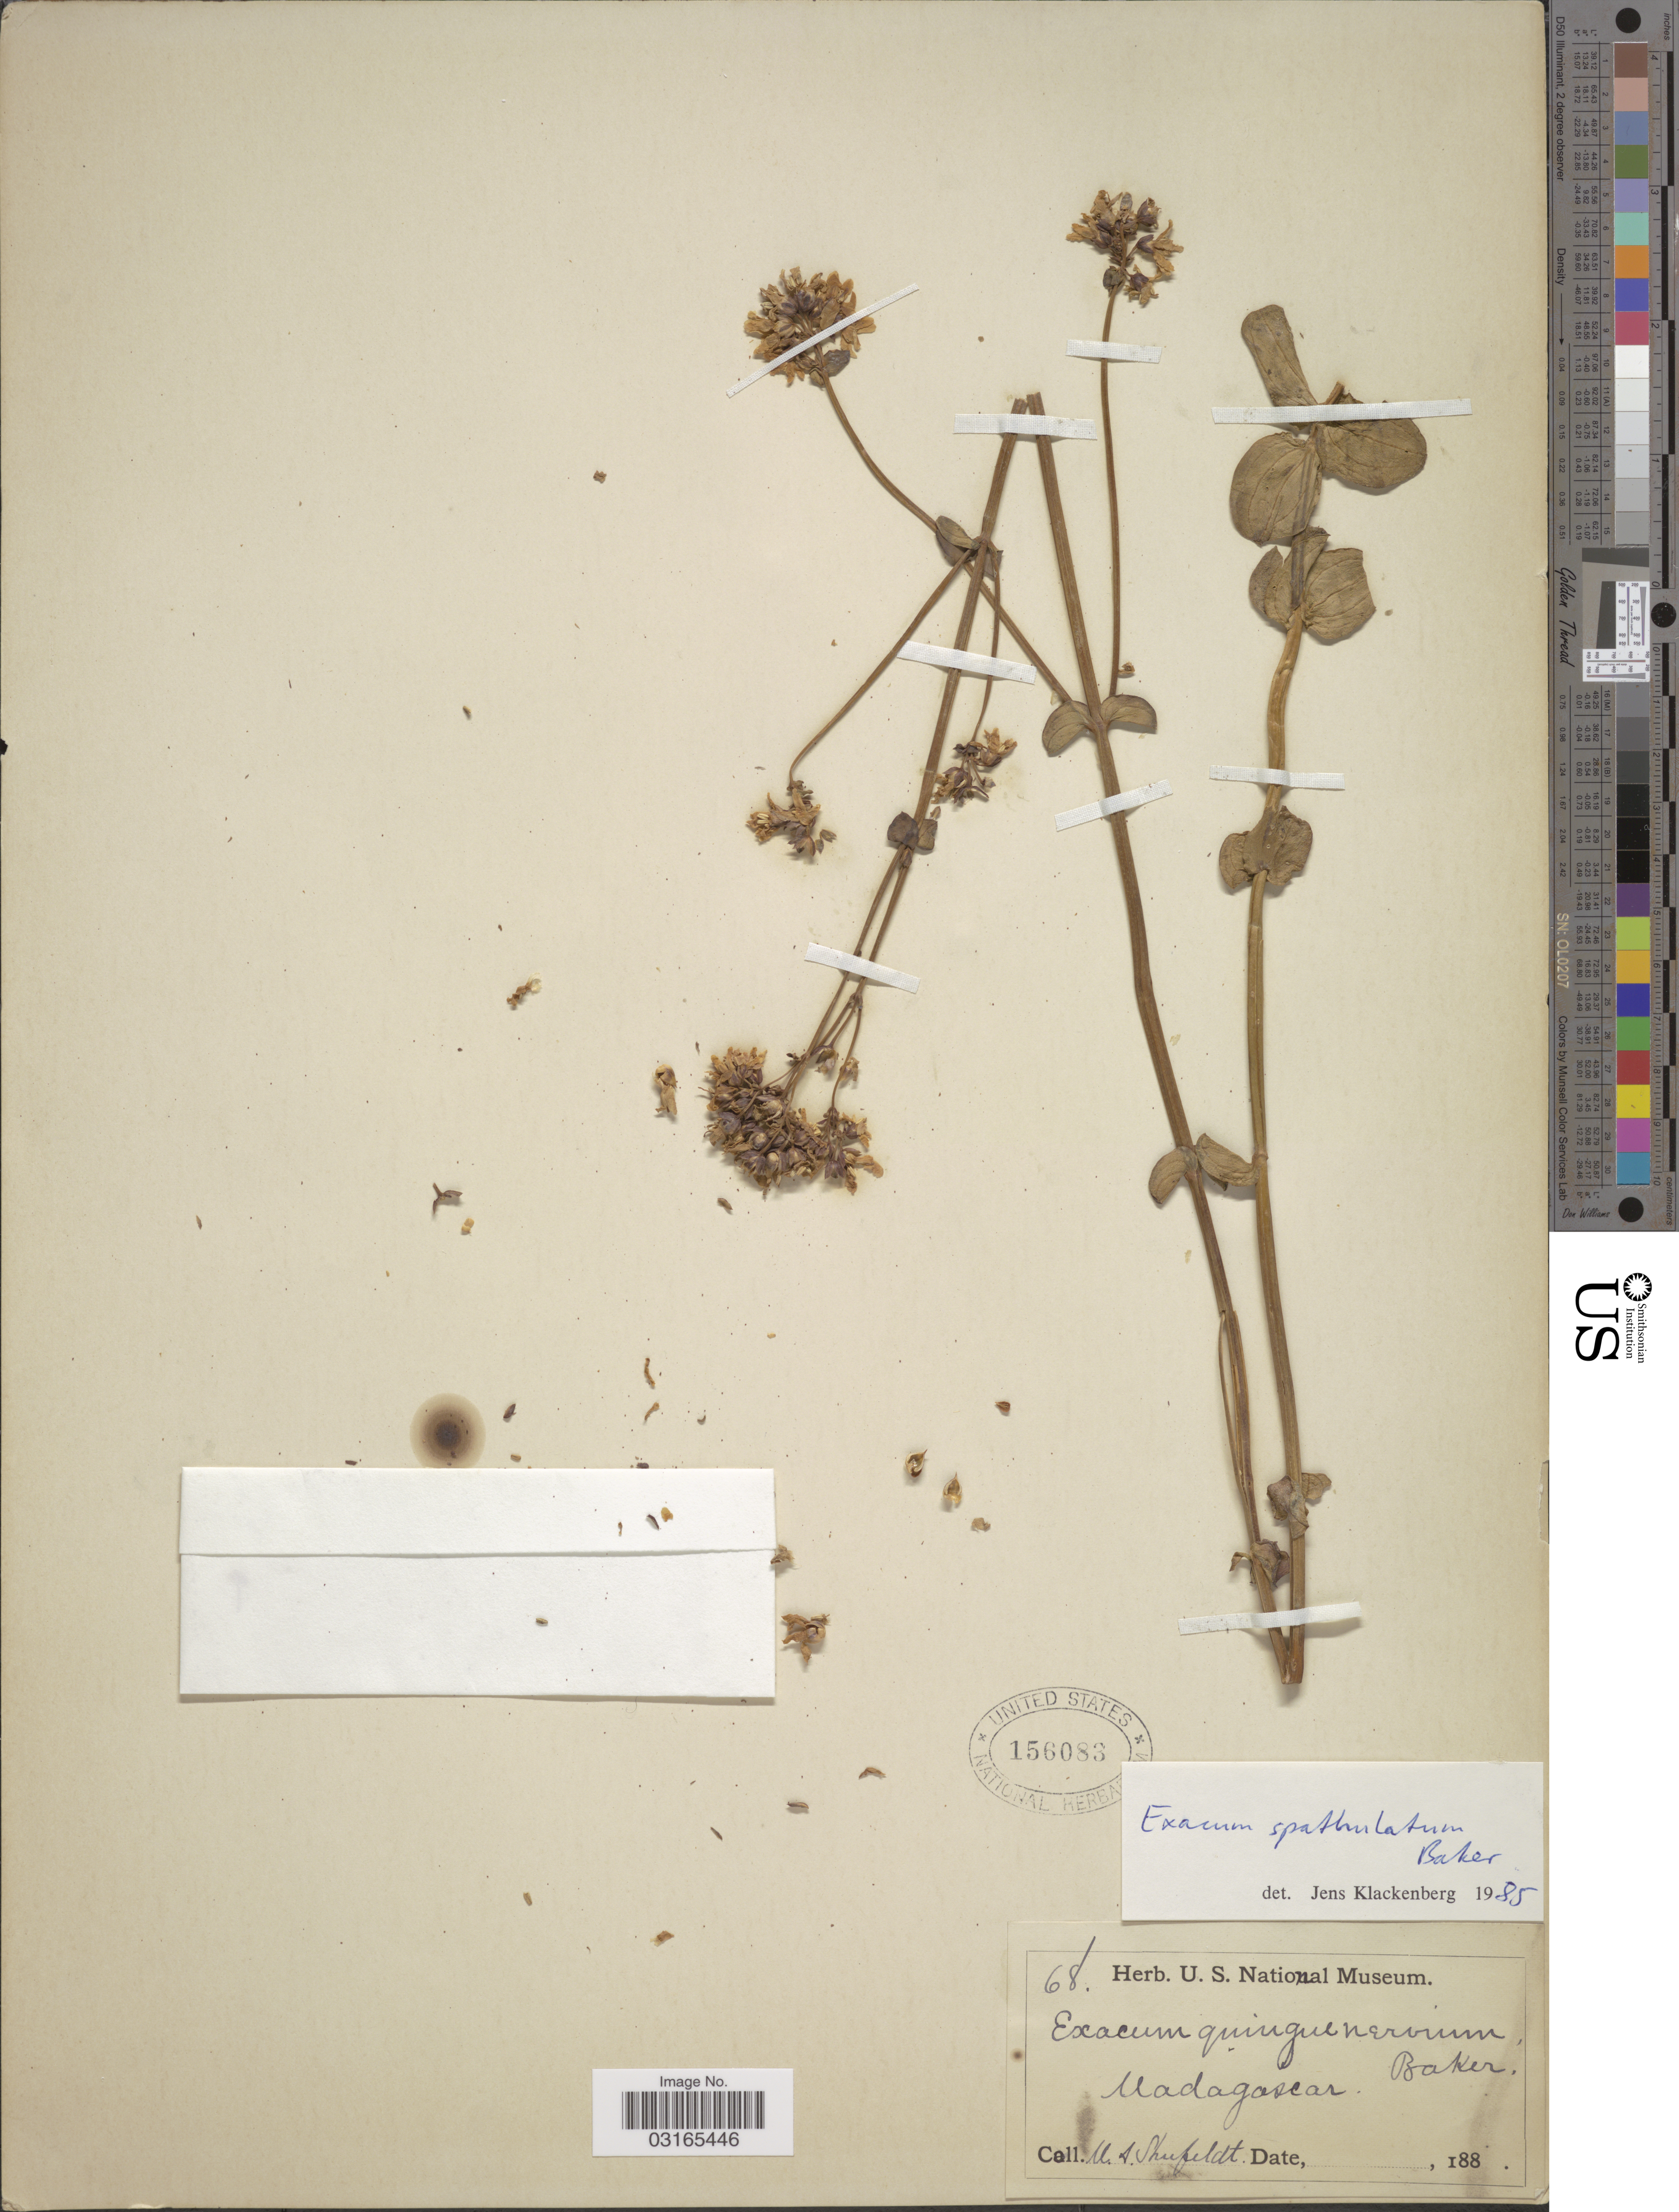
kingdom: Plantae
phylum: Tracheophyta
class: Magnoliopsida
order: Gentianales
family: Gentianaceae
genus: Exacum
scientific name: Exacum spathulatum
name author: Baker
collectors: M. Shufeldt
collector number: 68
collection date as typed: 188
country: Madagascar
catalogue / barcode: US 156083